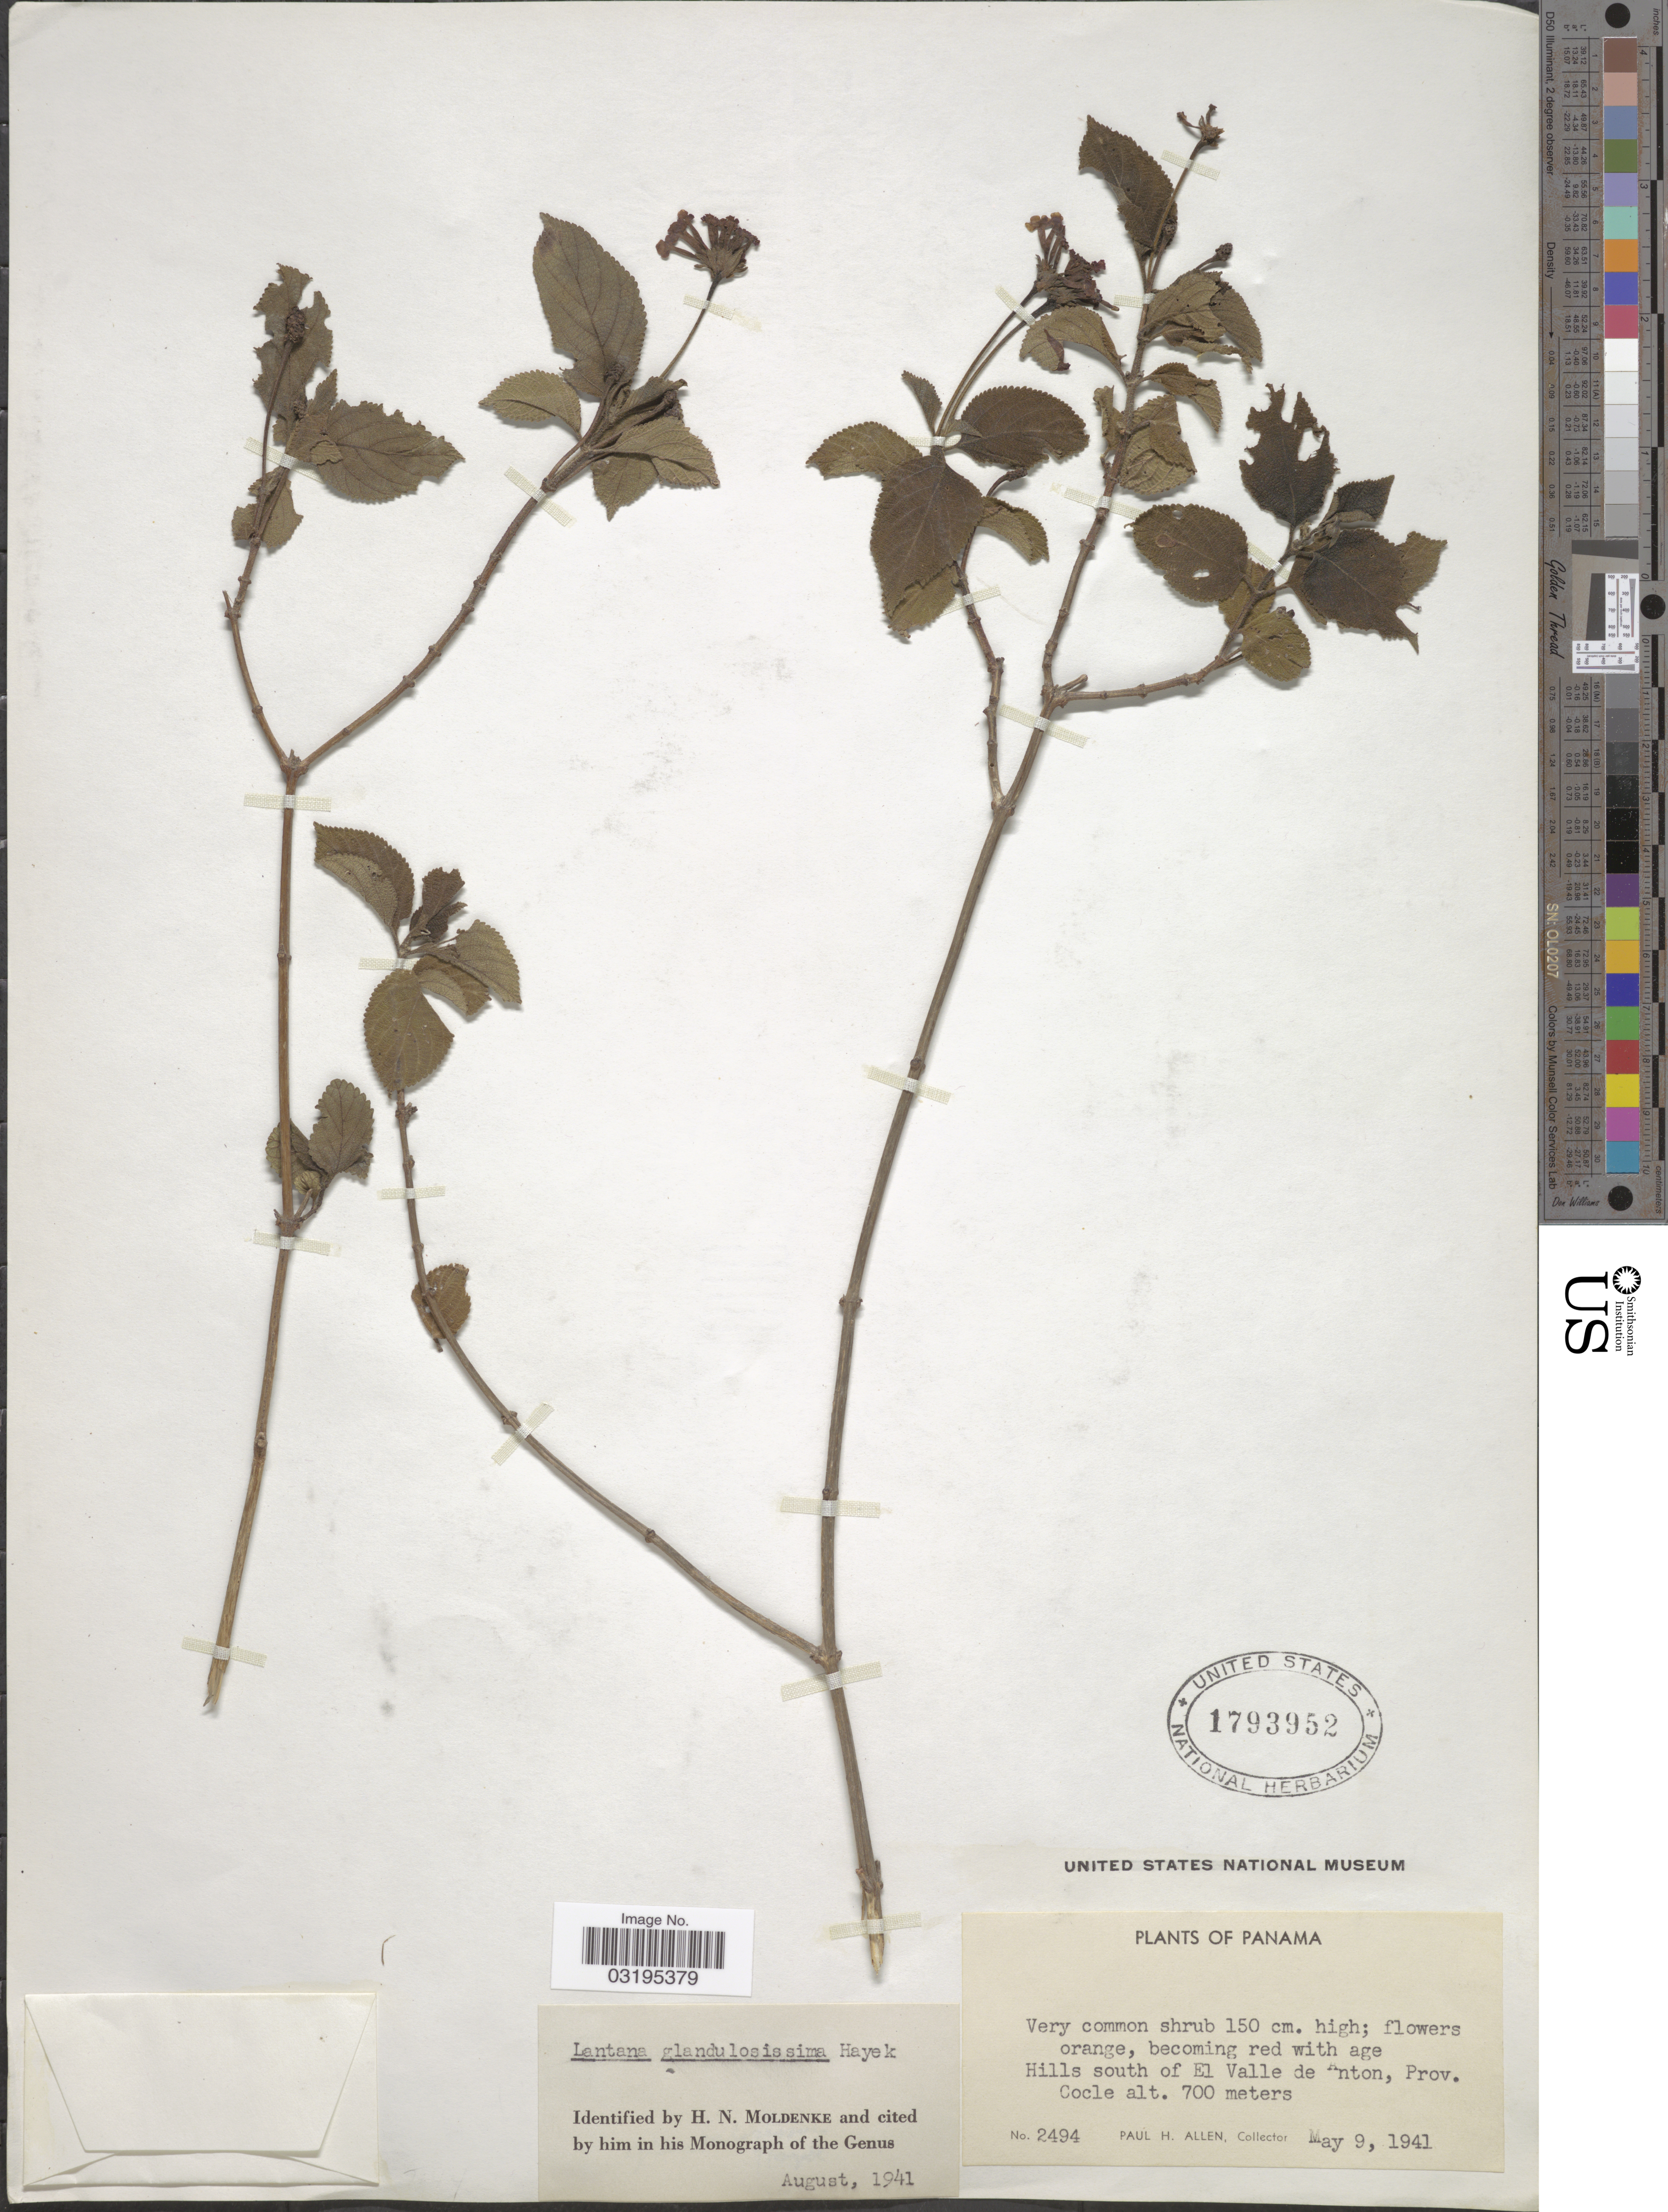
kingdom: Plantae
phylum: Tracheophyta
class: Magnoliopsida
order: Lamiales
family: Verbenaceae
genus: Lantana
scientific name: Lantana glandulosissima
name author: Hayek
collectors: P. H. Allen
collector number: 2494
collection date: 1941-05-09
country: Panama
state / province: Coclé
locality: Hills south of El Valle de Anton.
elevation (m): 700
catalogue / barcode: US 1793952